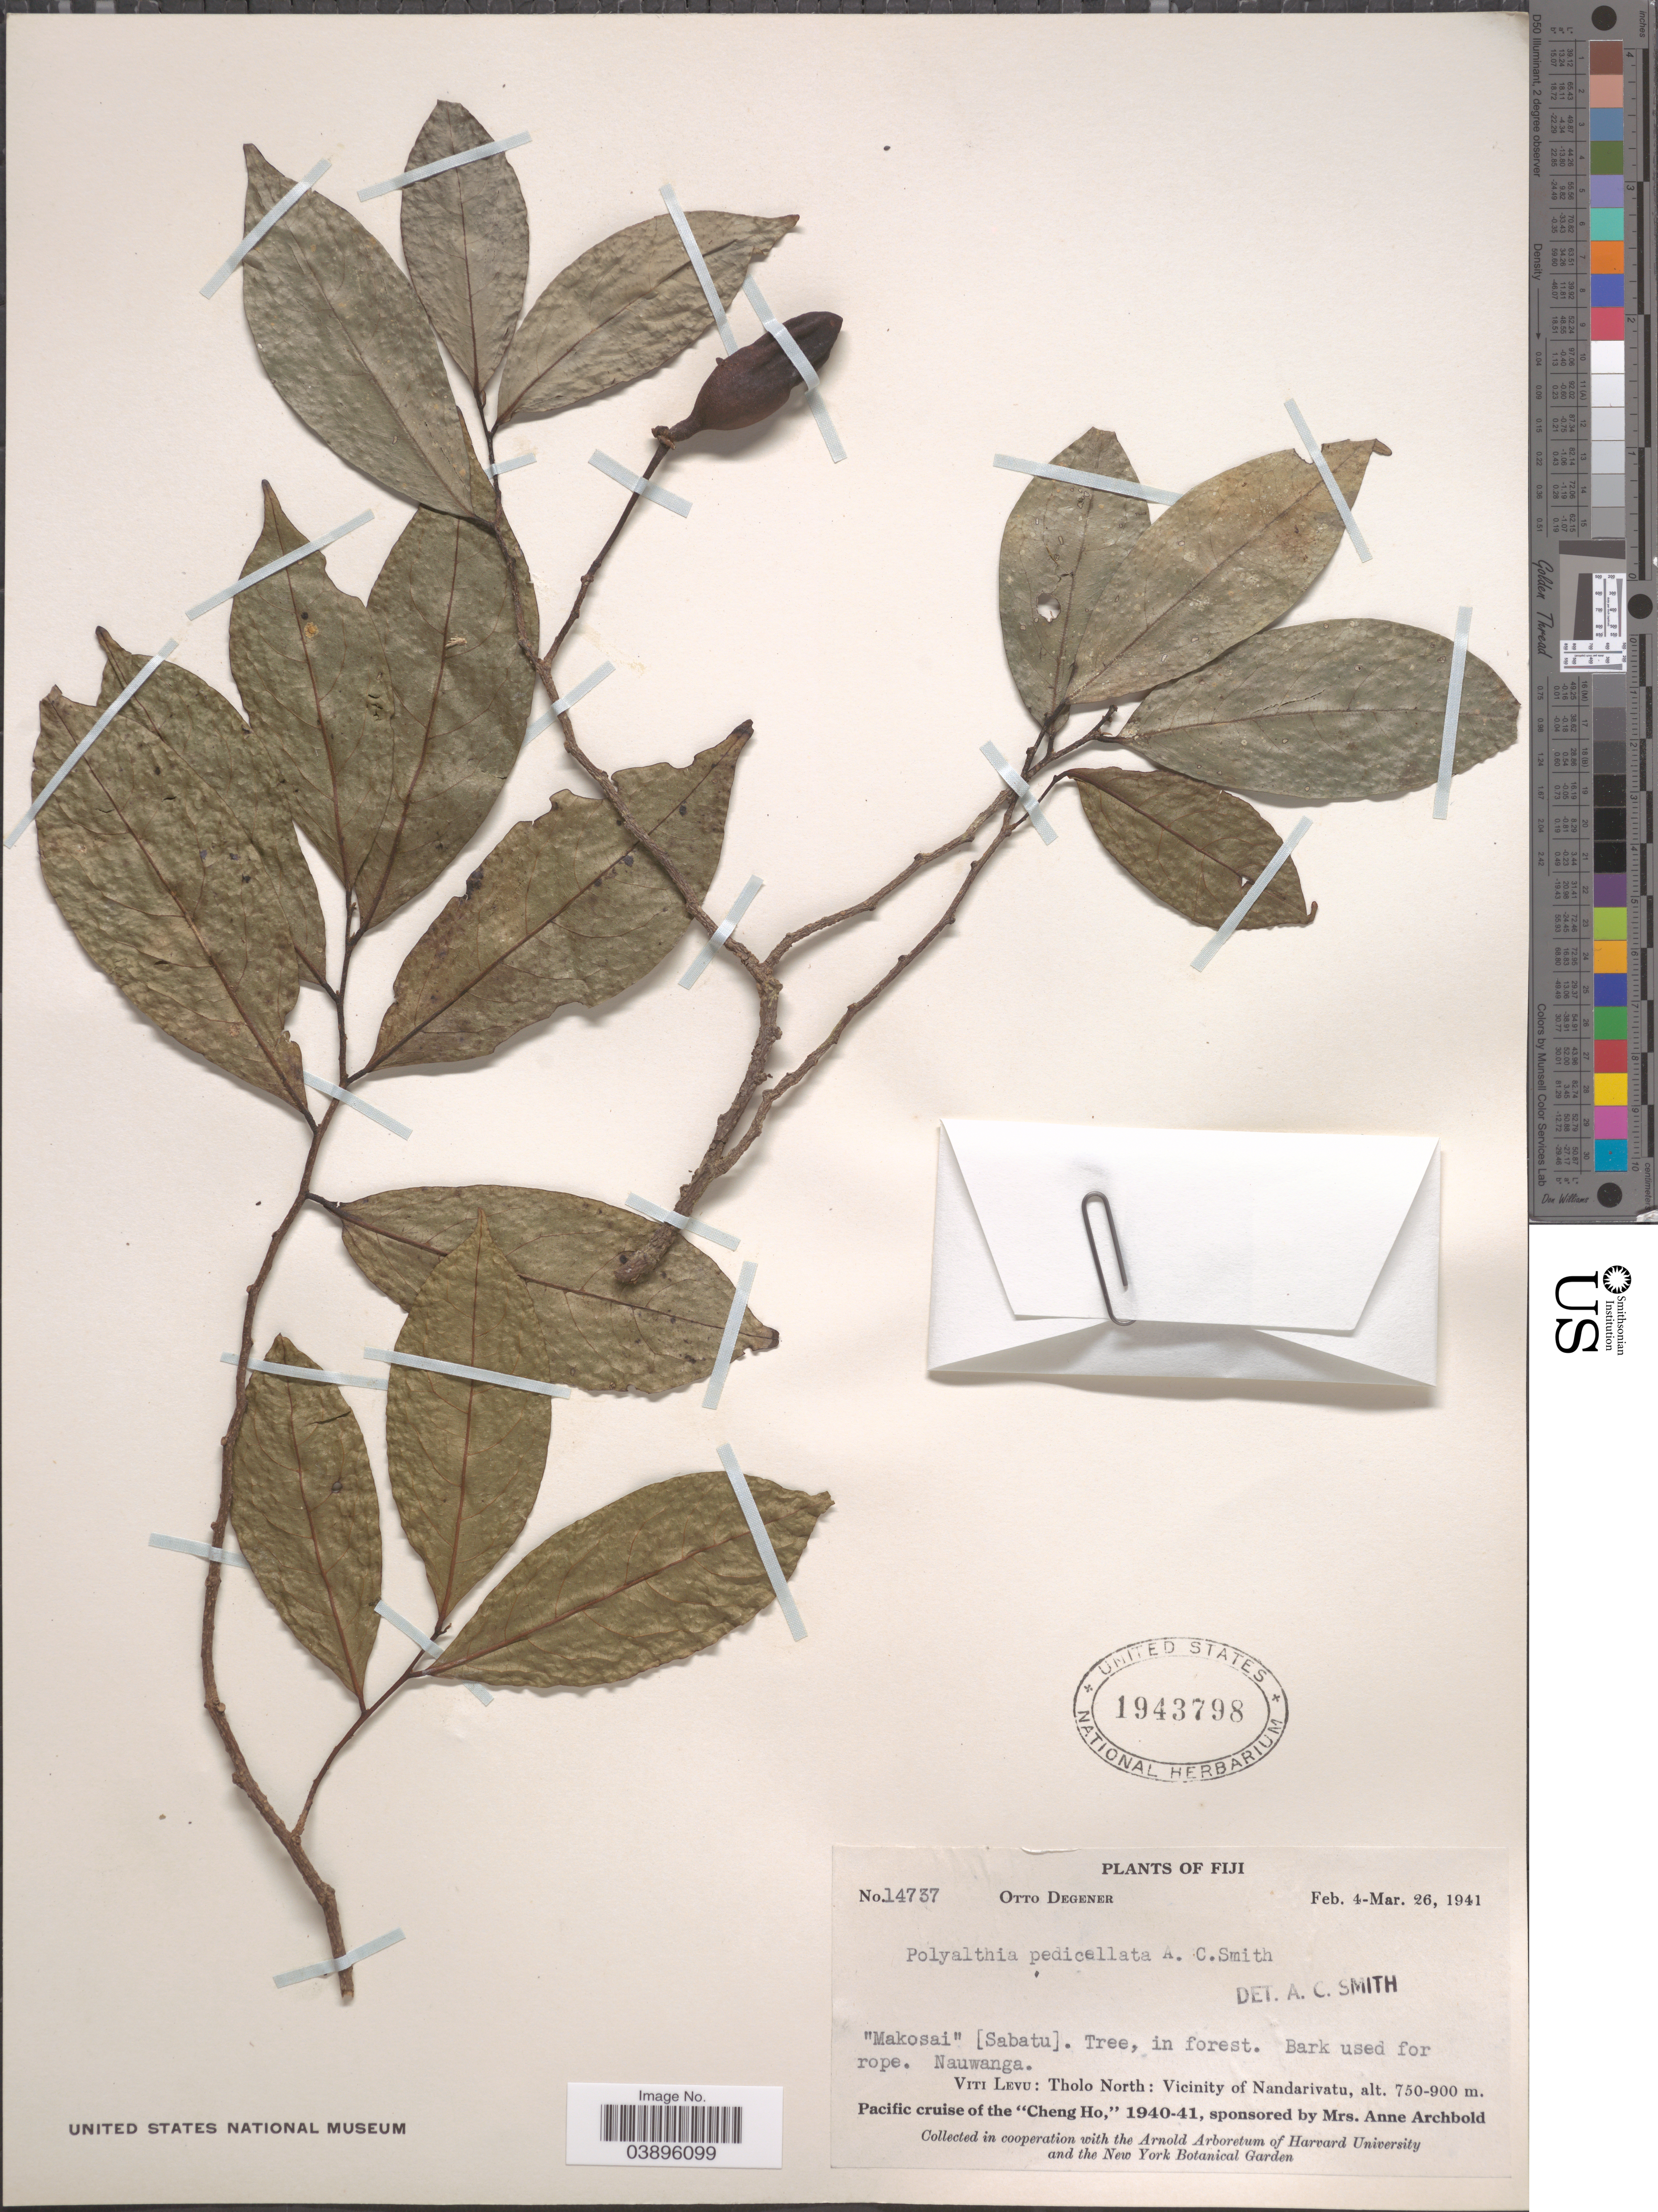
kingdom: Plantae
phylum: Tracheophyta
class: Magnoliopsida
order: Magnoliales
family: Annonaceae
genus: Polyalthia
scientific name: Polyalthia pedicellata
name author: A.C. Sm.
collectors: O. Degener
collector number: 14737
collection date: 1941-02-04/1941-03-26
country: Fiji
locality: Nauwanga. Viti Levu: Tholo North: Vicinity of Nandarivatu.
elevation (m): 750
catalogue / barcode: US 1943798